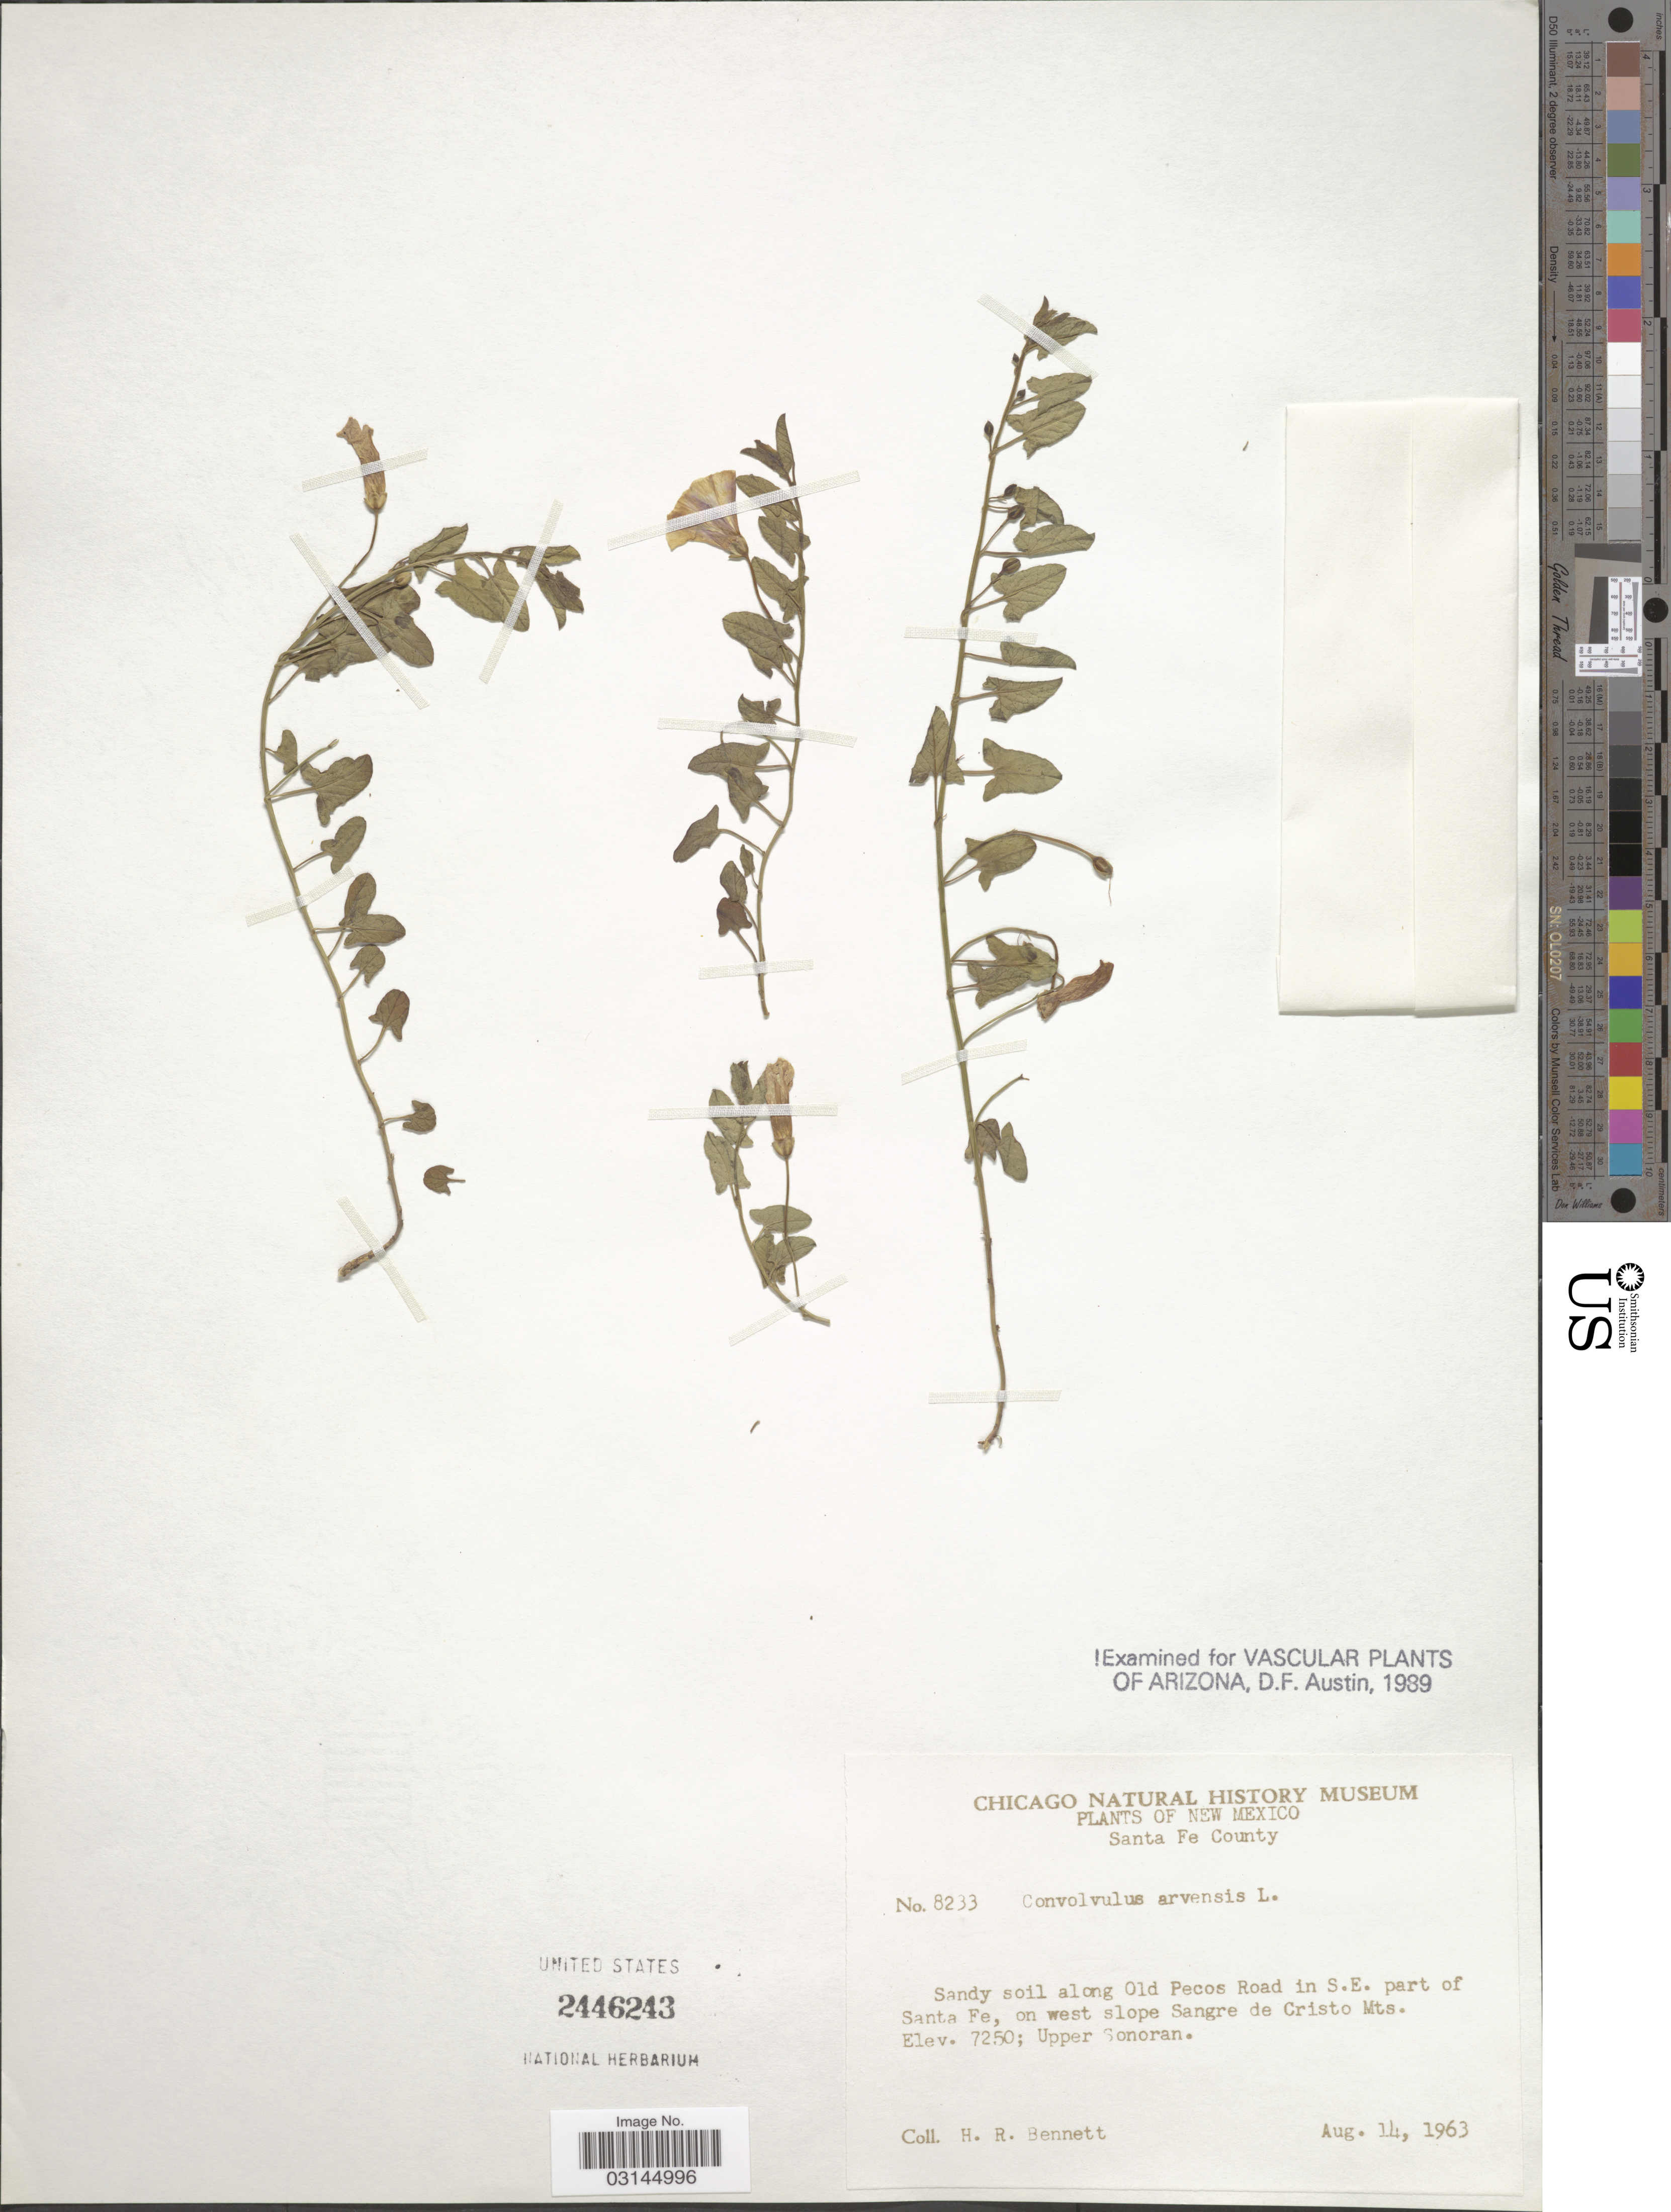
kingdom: Plantae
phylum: Tracheophyta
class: Magnoliopsida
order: Solanales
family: Convolvulaceae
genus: Convolvulus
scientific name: Convolvulus arvensis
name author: L.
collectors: H. R. Bennett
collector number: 8233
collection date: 1963-08-14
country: United States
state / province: New Mexico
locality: Santa Fe County. Along Old Pecos Road in S. E. part of Santa Fe, on west slope Sangre de Cristo Mts. Upper Sonoran.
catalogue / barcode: US 2446243